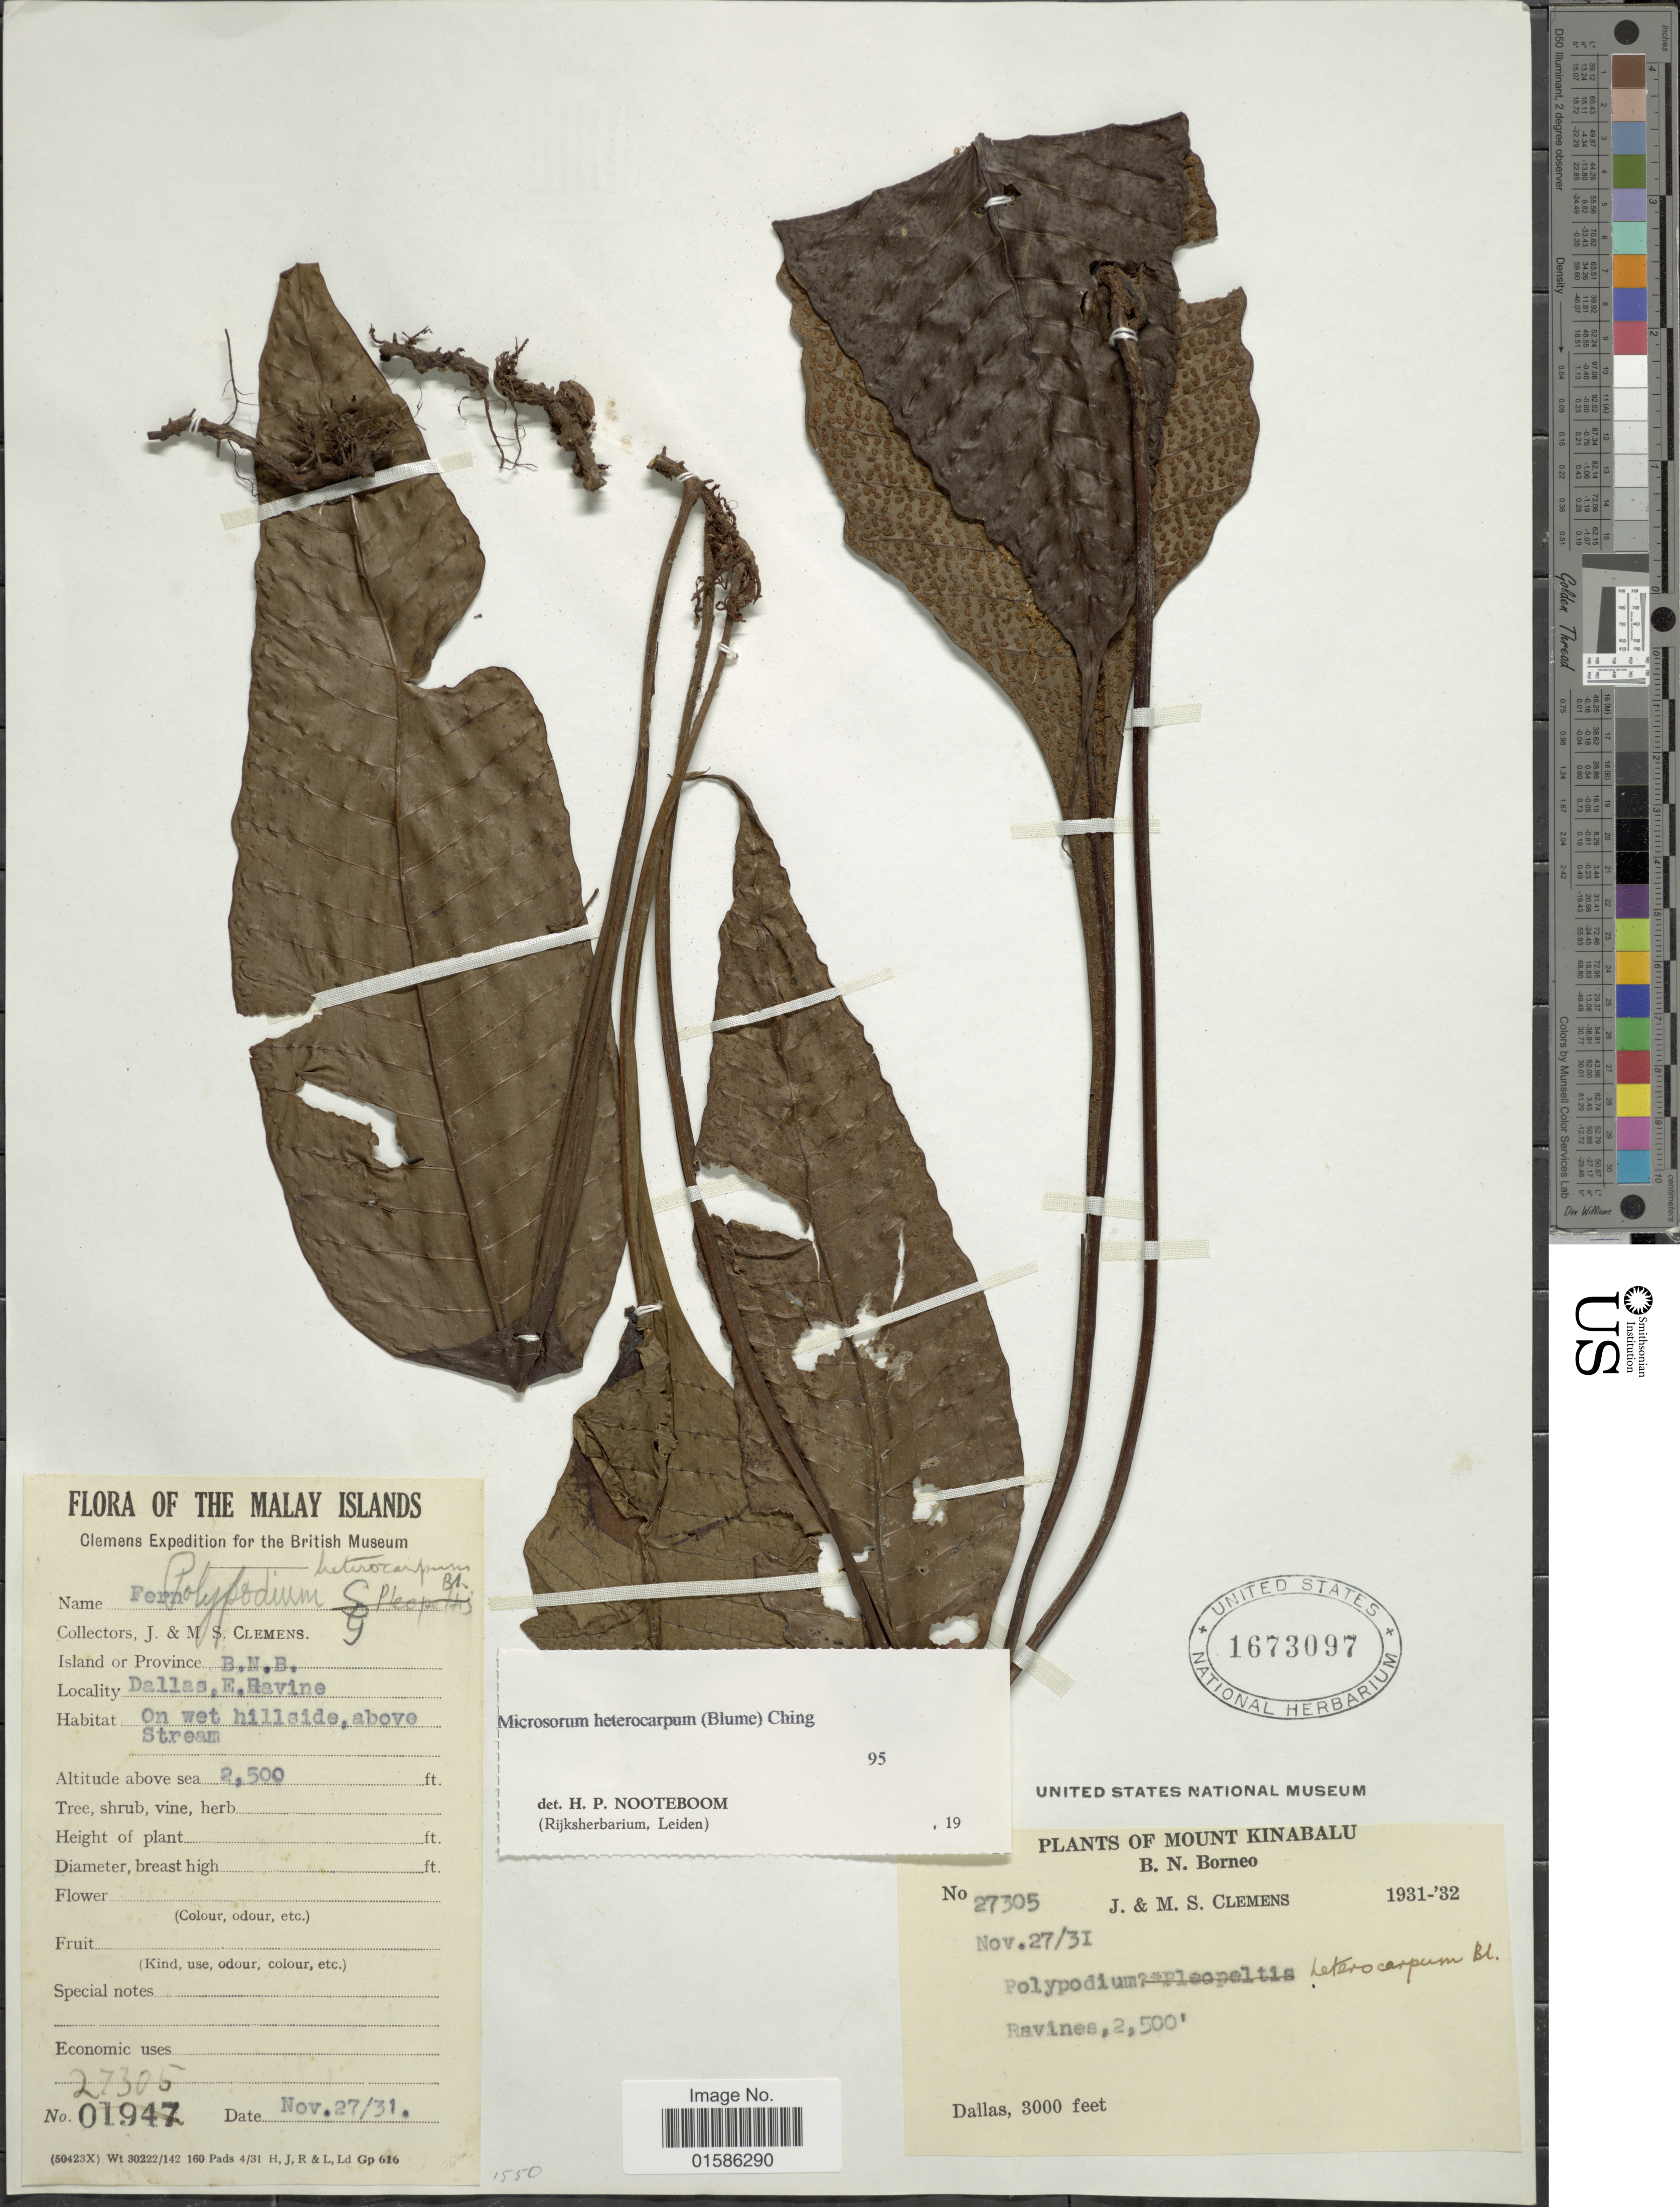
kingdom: Plantae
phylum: Tracheophyta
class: Polypodiopsida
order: Polypodiales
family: Polypodiaceae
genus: Microsorum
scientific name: Microsorum heterocarpum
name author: (Blume) Ching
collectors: J. Clemens & M. S. Clemens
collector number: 27305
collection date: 1931-11-27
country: Malaysia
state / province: Sabah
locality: Mount Kinabalu, B.N. Borneo, Dallas, E. Ravine, The Malay Islands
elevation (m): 762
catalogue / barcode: US 1673097